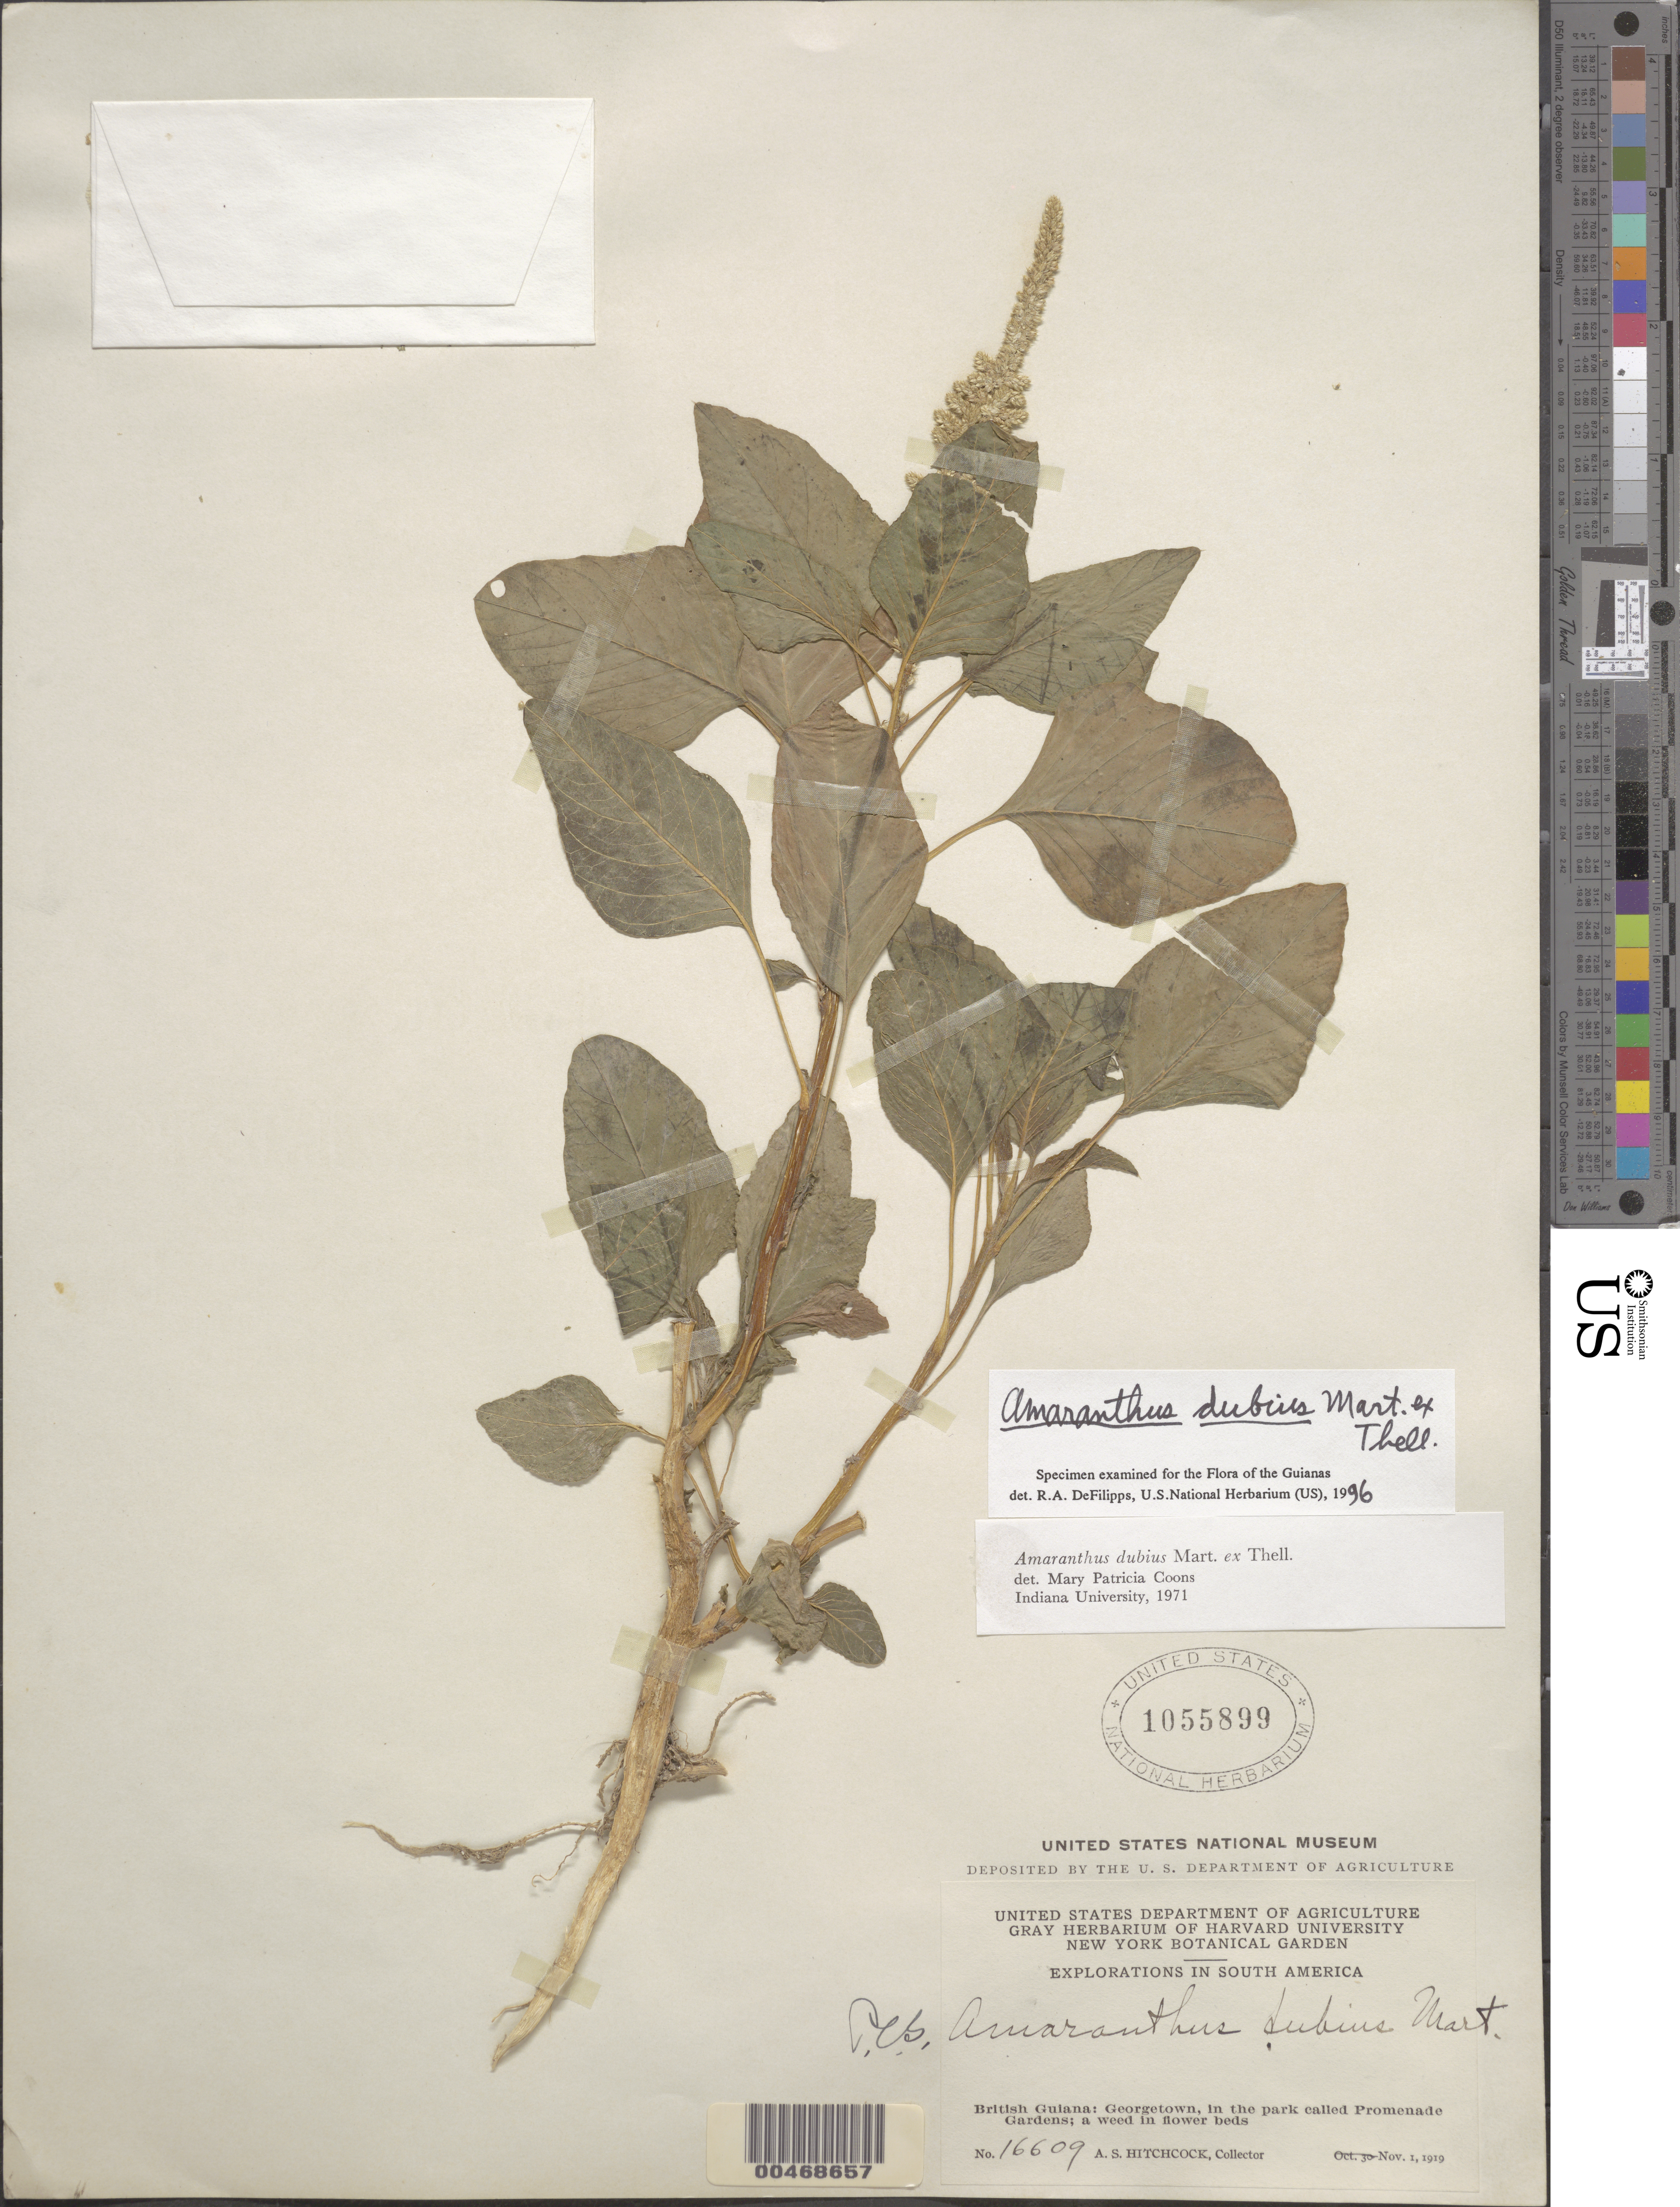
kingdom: Plantae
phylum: Tracheophyta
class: Magnoliopsida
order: Caryophyllales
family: Amaranthaceae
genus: Amaranthus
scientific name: Amaranthus dubius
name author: Mart. ex Thell.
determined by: DeFilipps, R. A.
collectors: A. S. Hitchcock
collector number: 16609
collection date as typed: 30-Oct-19 to 1-Nov-19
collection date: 1919-10-30/1919-11-01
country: Guyana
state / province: Demerara-Mahaica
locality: Georgetown, Promenade Gardens Park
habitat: Weed in flower bed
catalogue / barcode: US 1055899